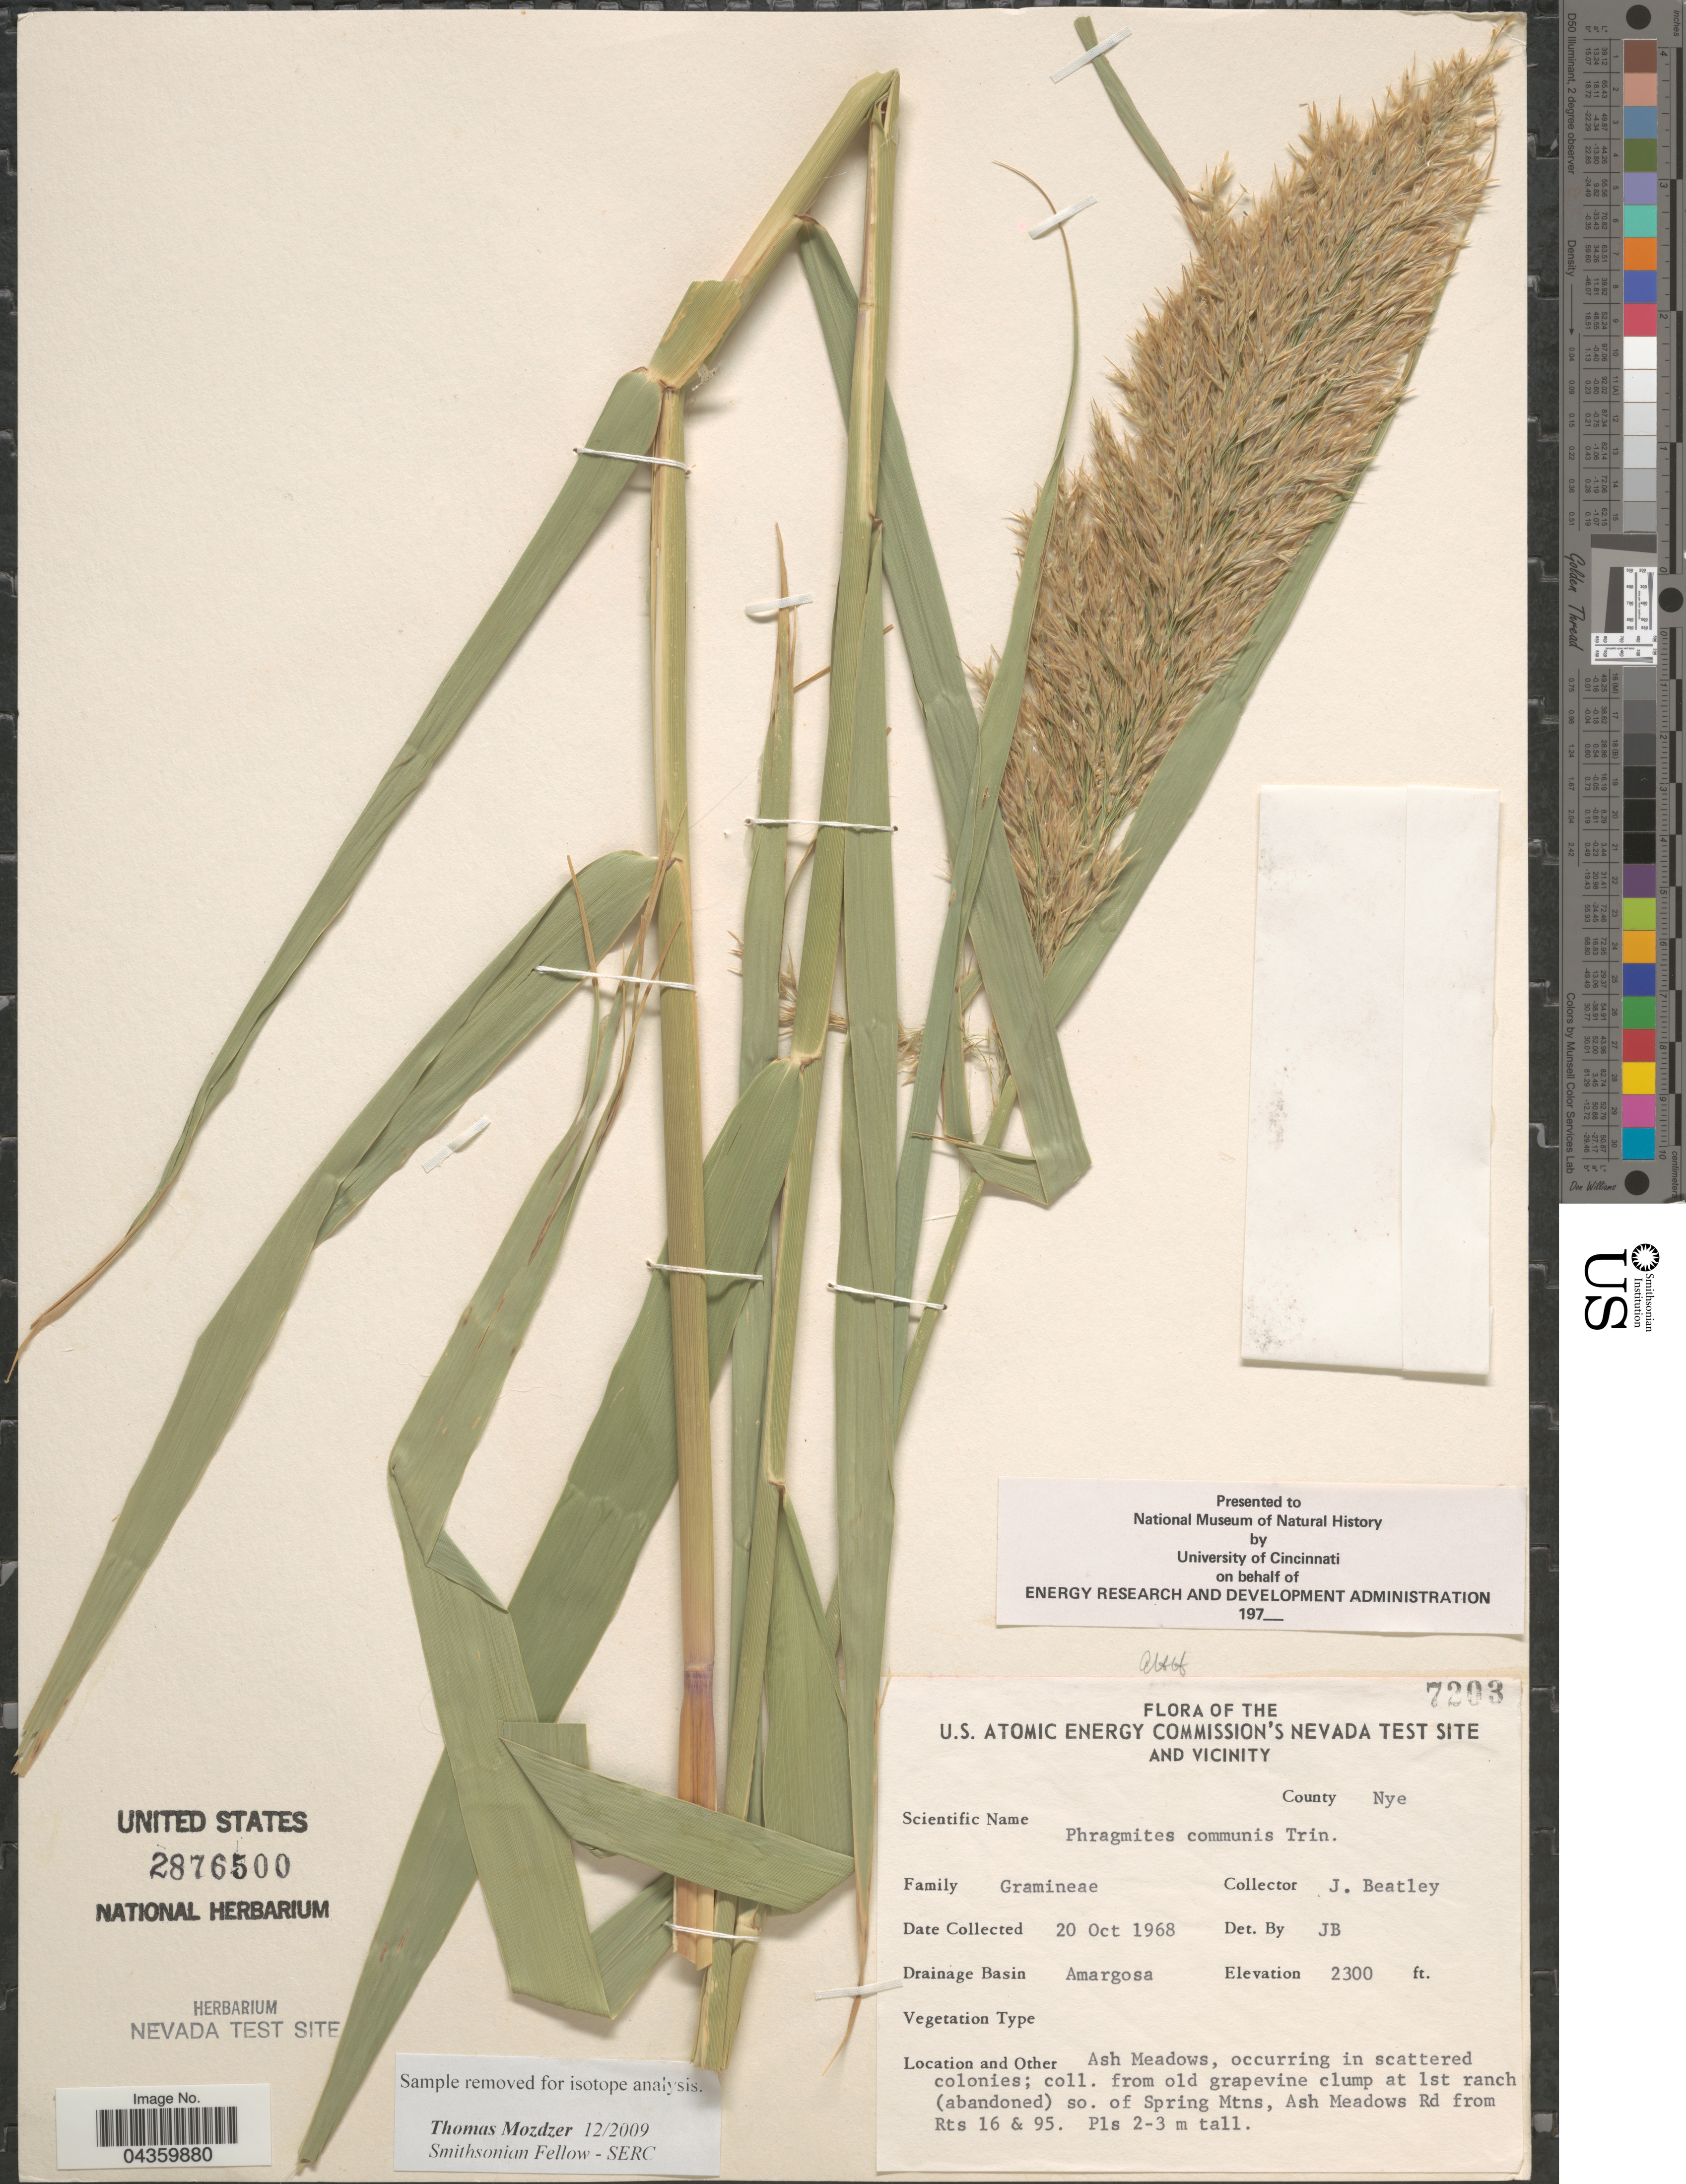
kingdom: Plantae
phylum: Tracheophyta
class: Liliopsida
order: Poales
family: Poaceae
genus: Phragmites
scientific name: Phragmites australis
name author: (Cav.) Trin. ex Steud.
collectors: J. C. Beatley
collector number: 7203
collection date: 1968-10-20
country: United States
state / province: Nevada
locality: U.S. Atomic Energy Commission's Nevada Test Site and Vicinity. County Nye. Drainage Basin Amargosa. From old grapevine clump at 1st ranch (abandoned) so. of Spring Mtns, Ash Meadows Rd from Rts 16 & 95.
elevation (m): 701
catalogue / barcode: US 2876500